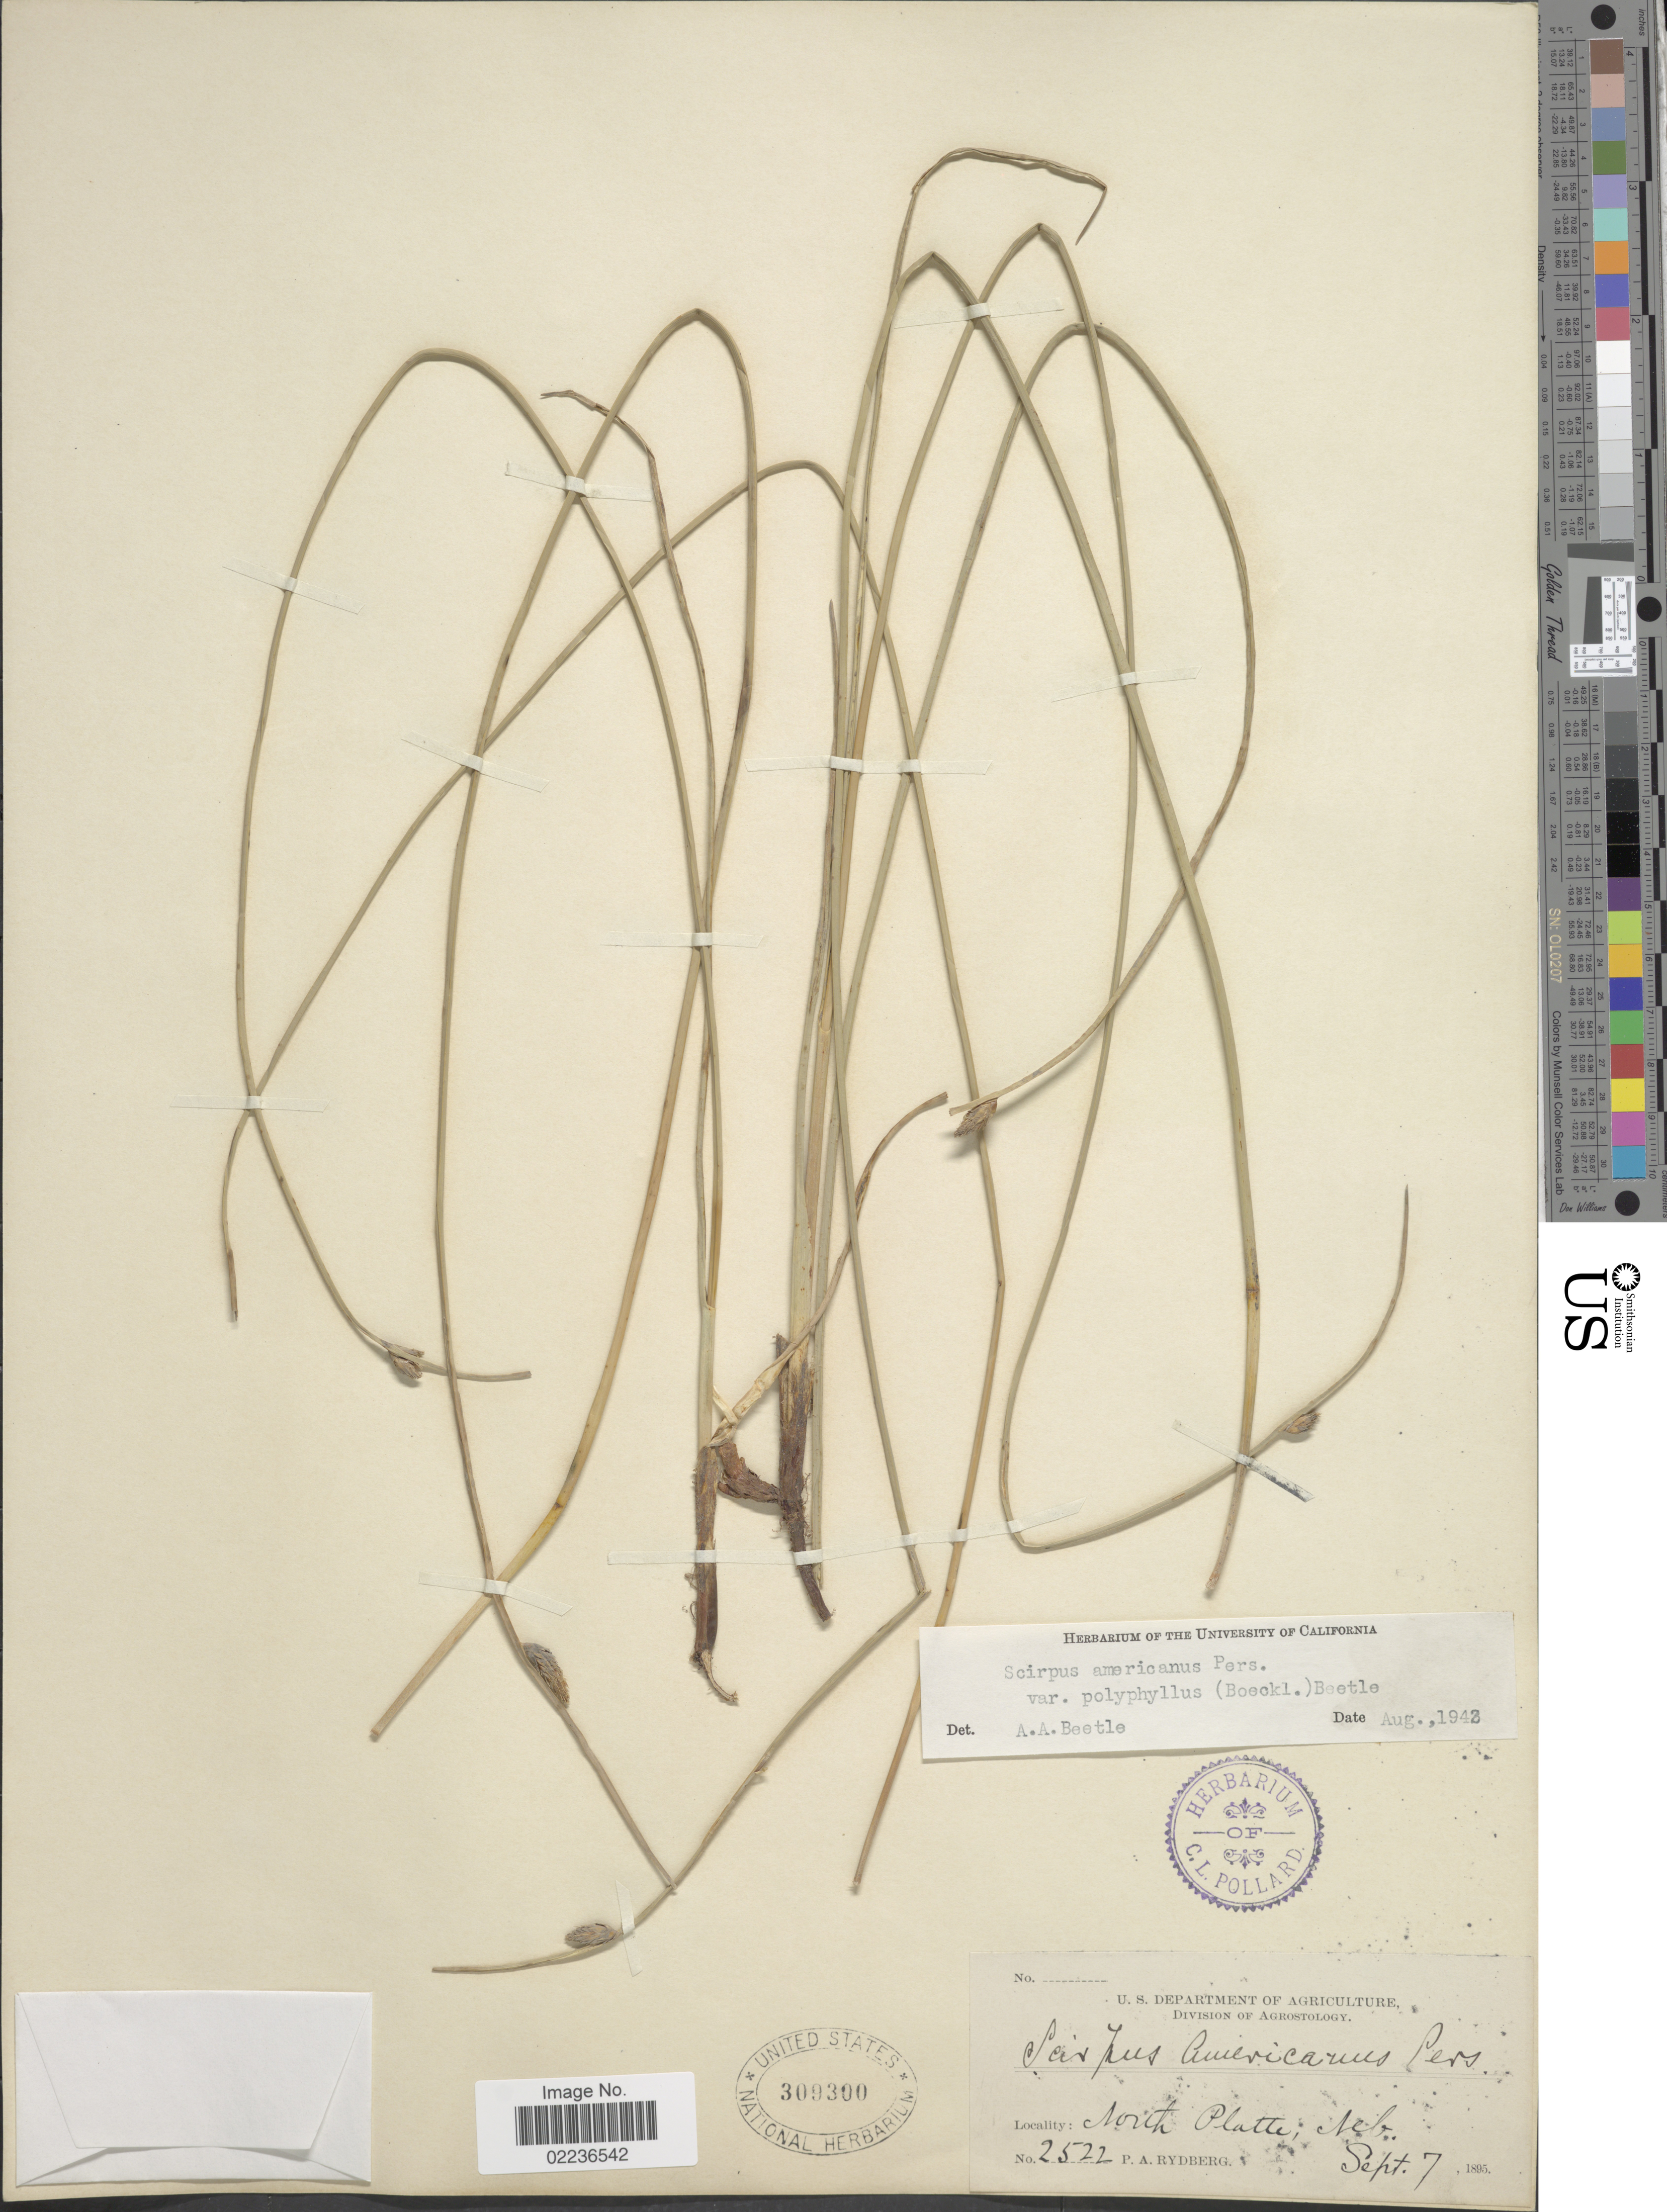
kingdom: Plantae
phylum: Tracheophyta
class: Liliopsida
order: Poales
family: Cyperaceae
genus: Schoenoplectus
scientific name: Schoenoplectus pungens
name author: (Vahl) Palla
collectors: P. A. Rydberg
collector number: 2522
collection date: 1895-09-07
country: United States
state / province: Nebraska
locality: North Platte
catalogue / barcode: US 309300